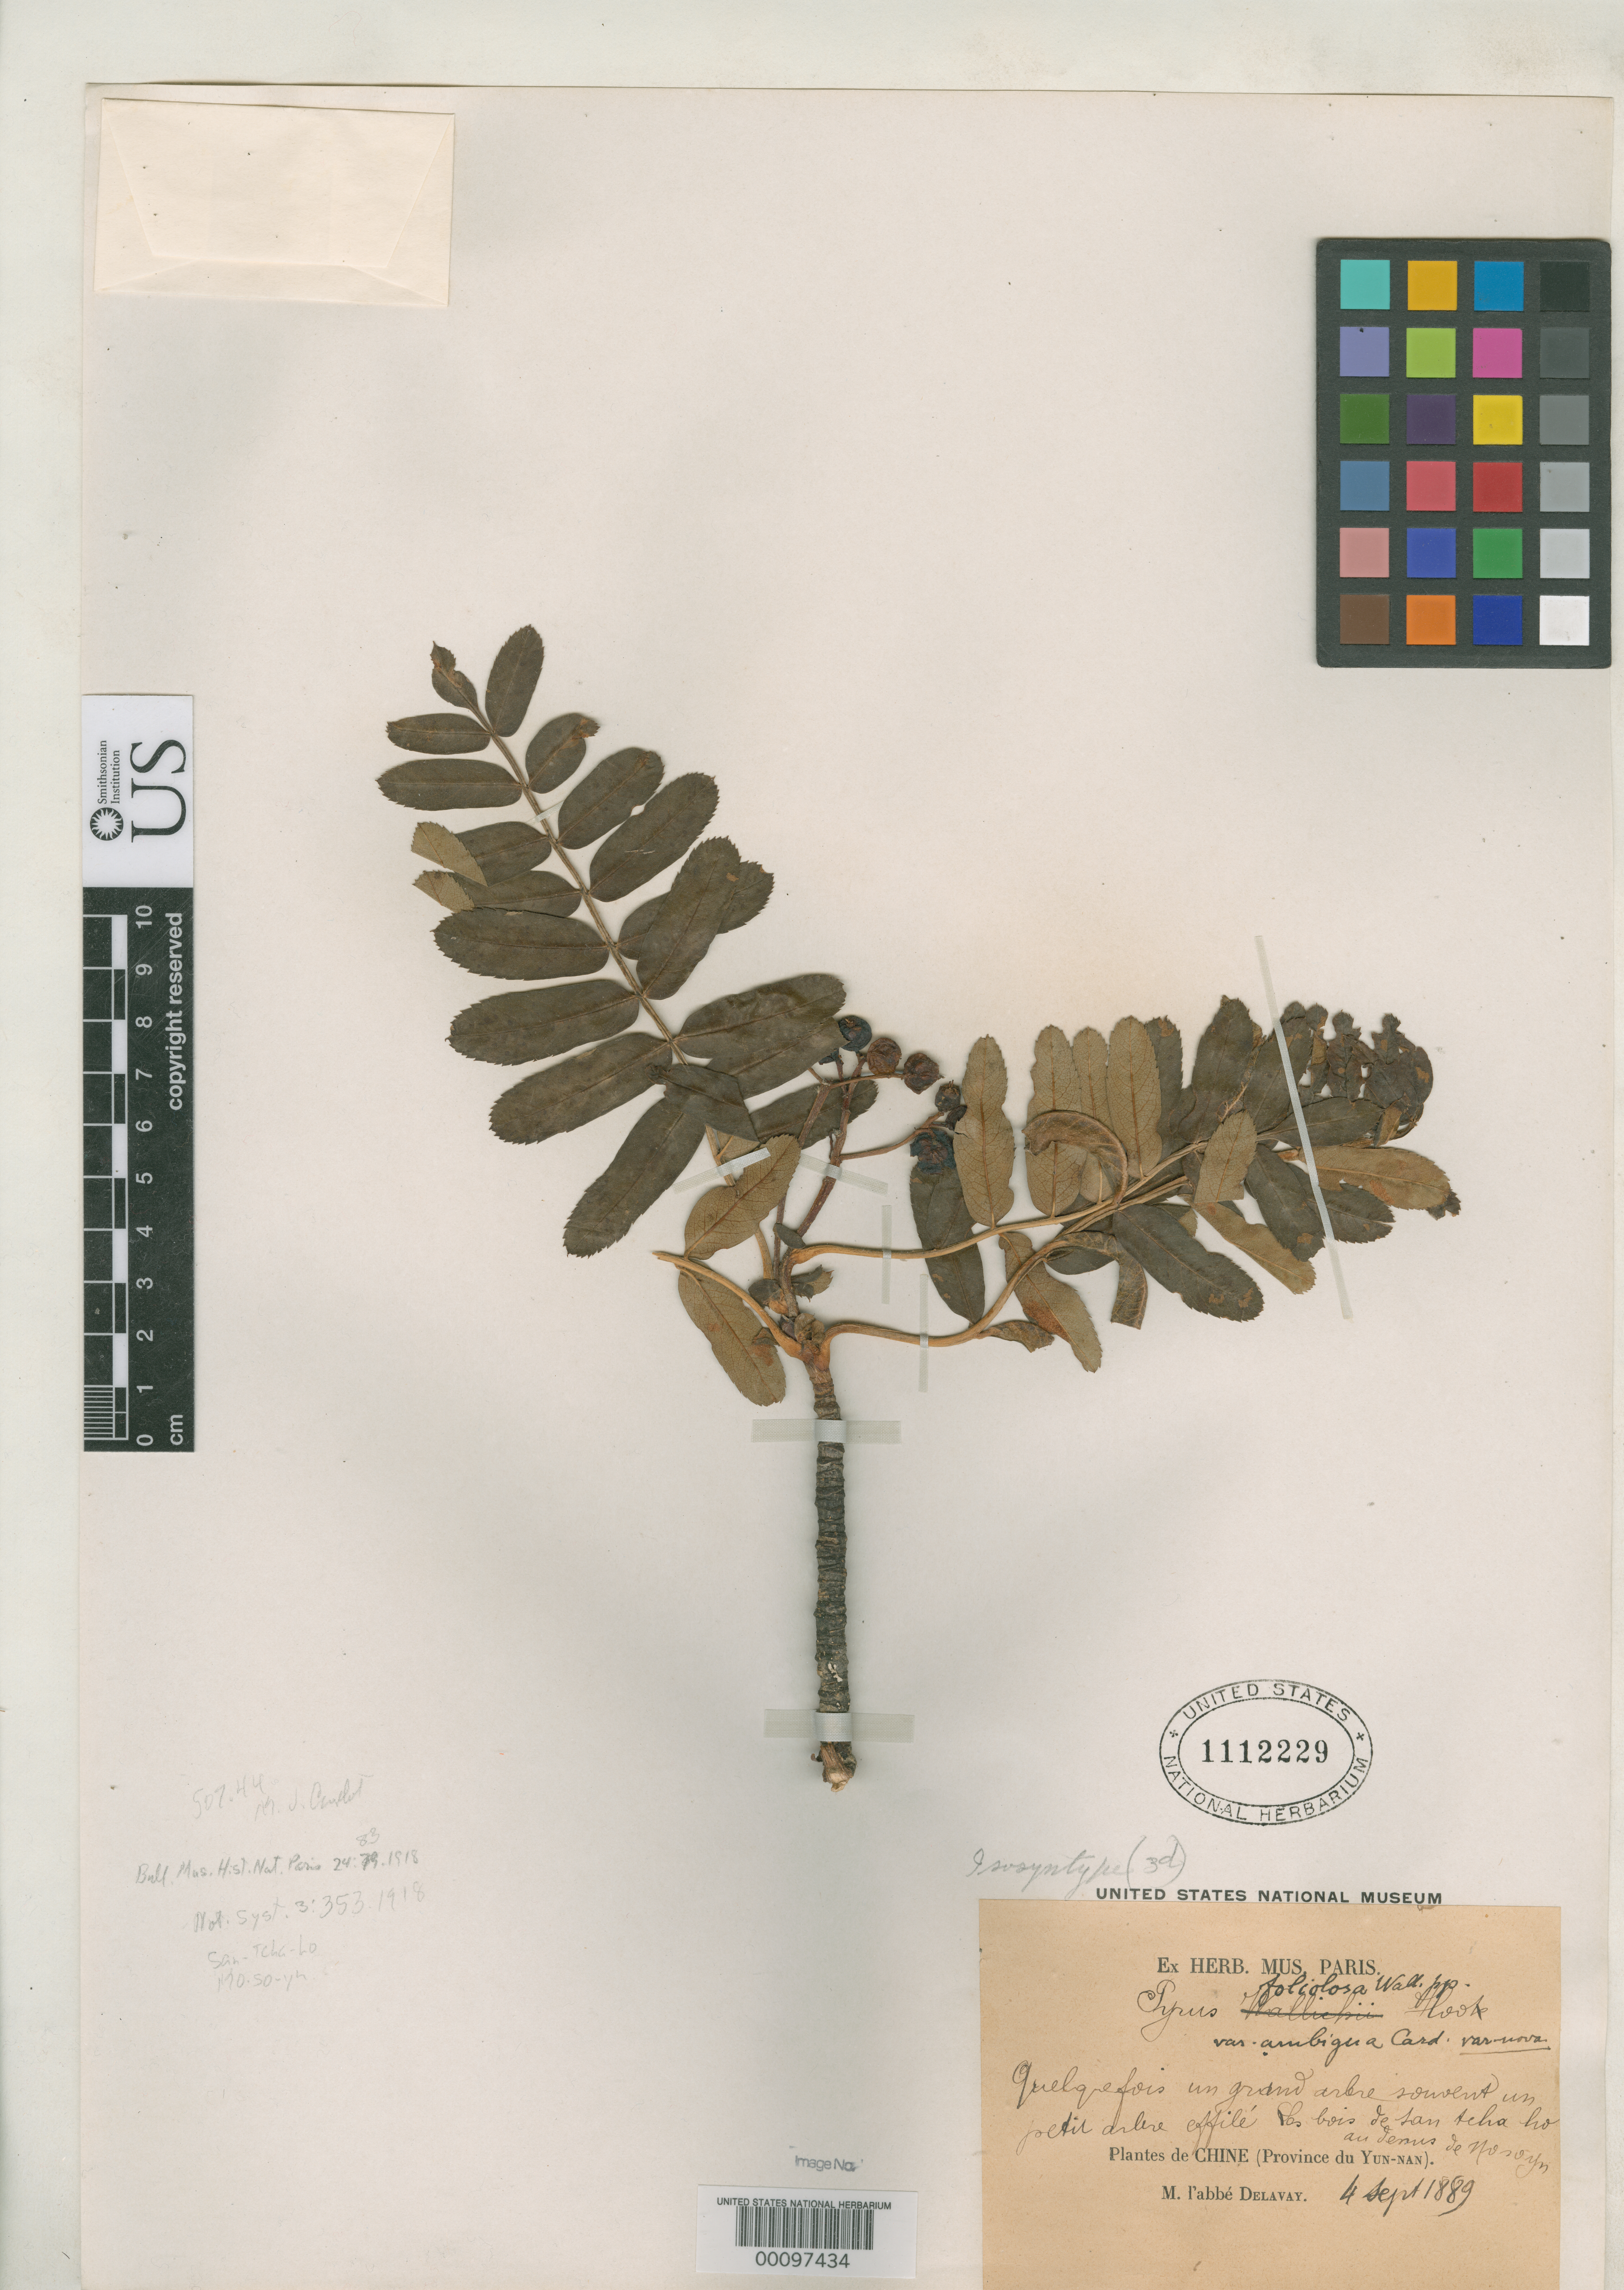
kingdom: Plantae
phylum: Tracheophyta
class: Magnoliopsida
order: Rosales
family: Rosaceae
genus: Pyrus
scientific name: Pyrus foliolosa var. ambigua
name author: Cardot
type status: Syntype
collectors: P. Delavay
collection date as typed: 04 Sep 1889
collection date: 1889-09-04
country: China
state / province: Yunnan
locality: San-tcha-ho, au dessus de Mo-so-yn.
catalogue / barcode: US 1112229